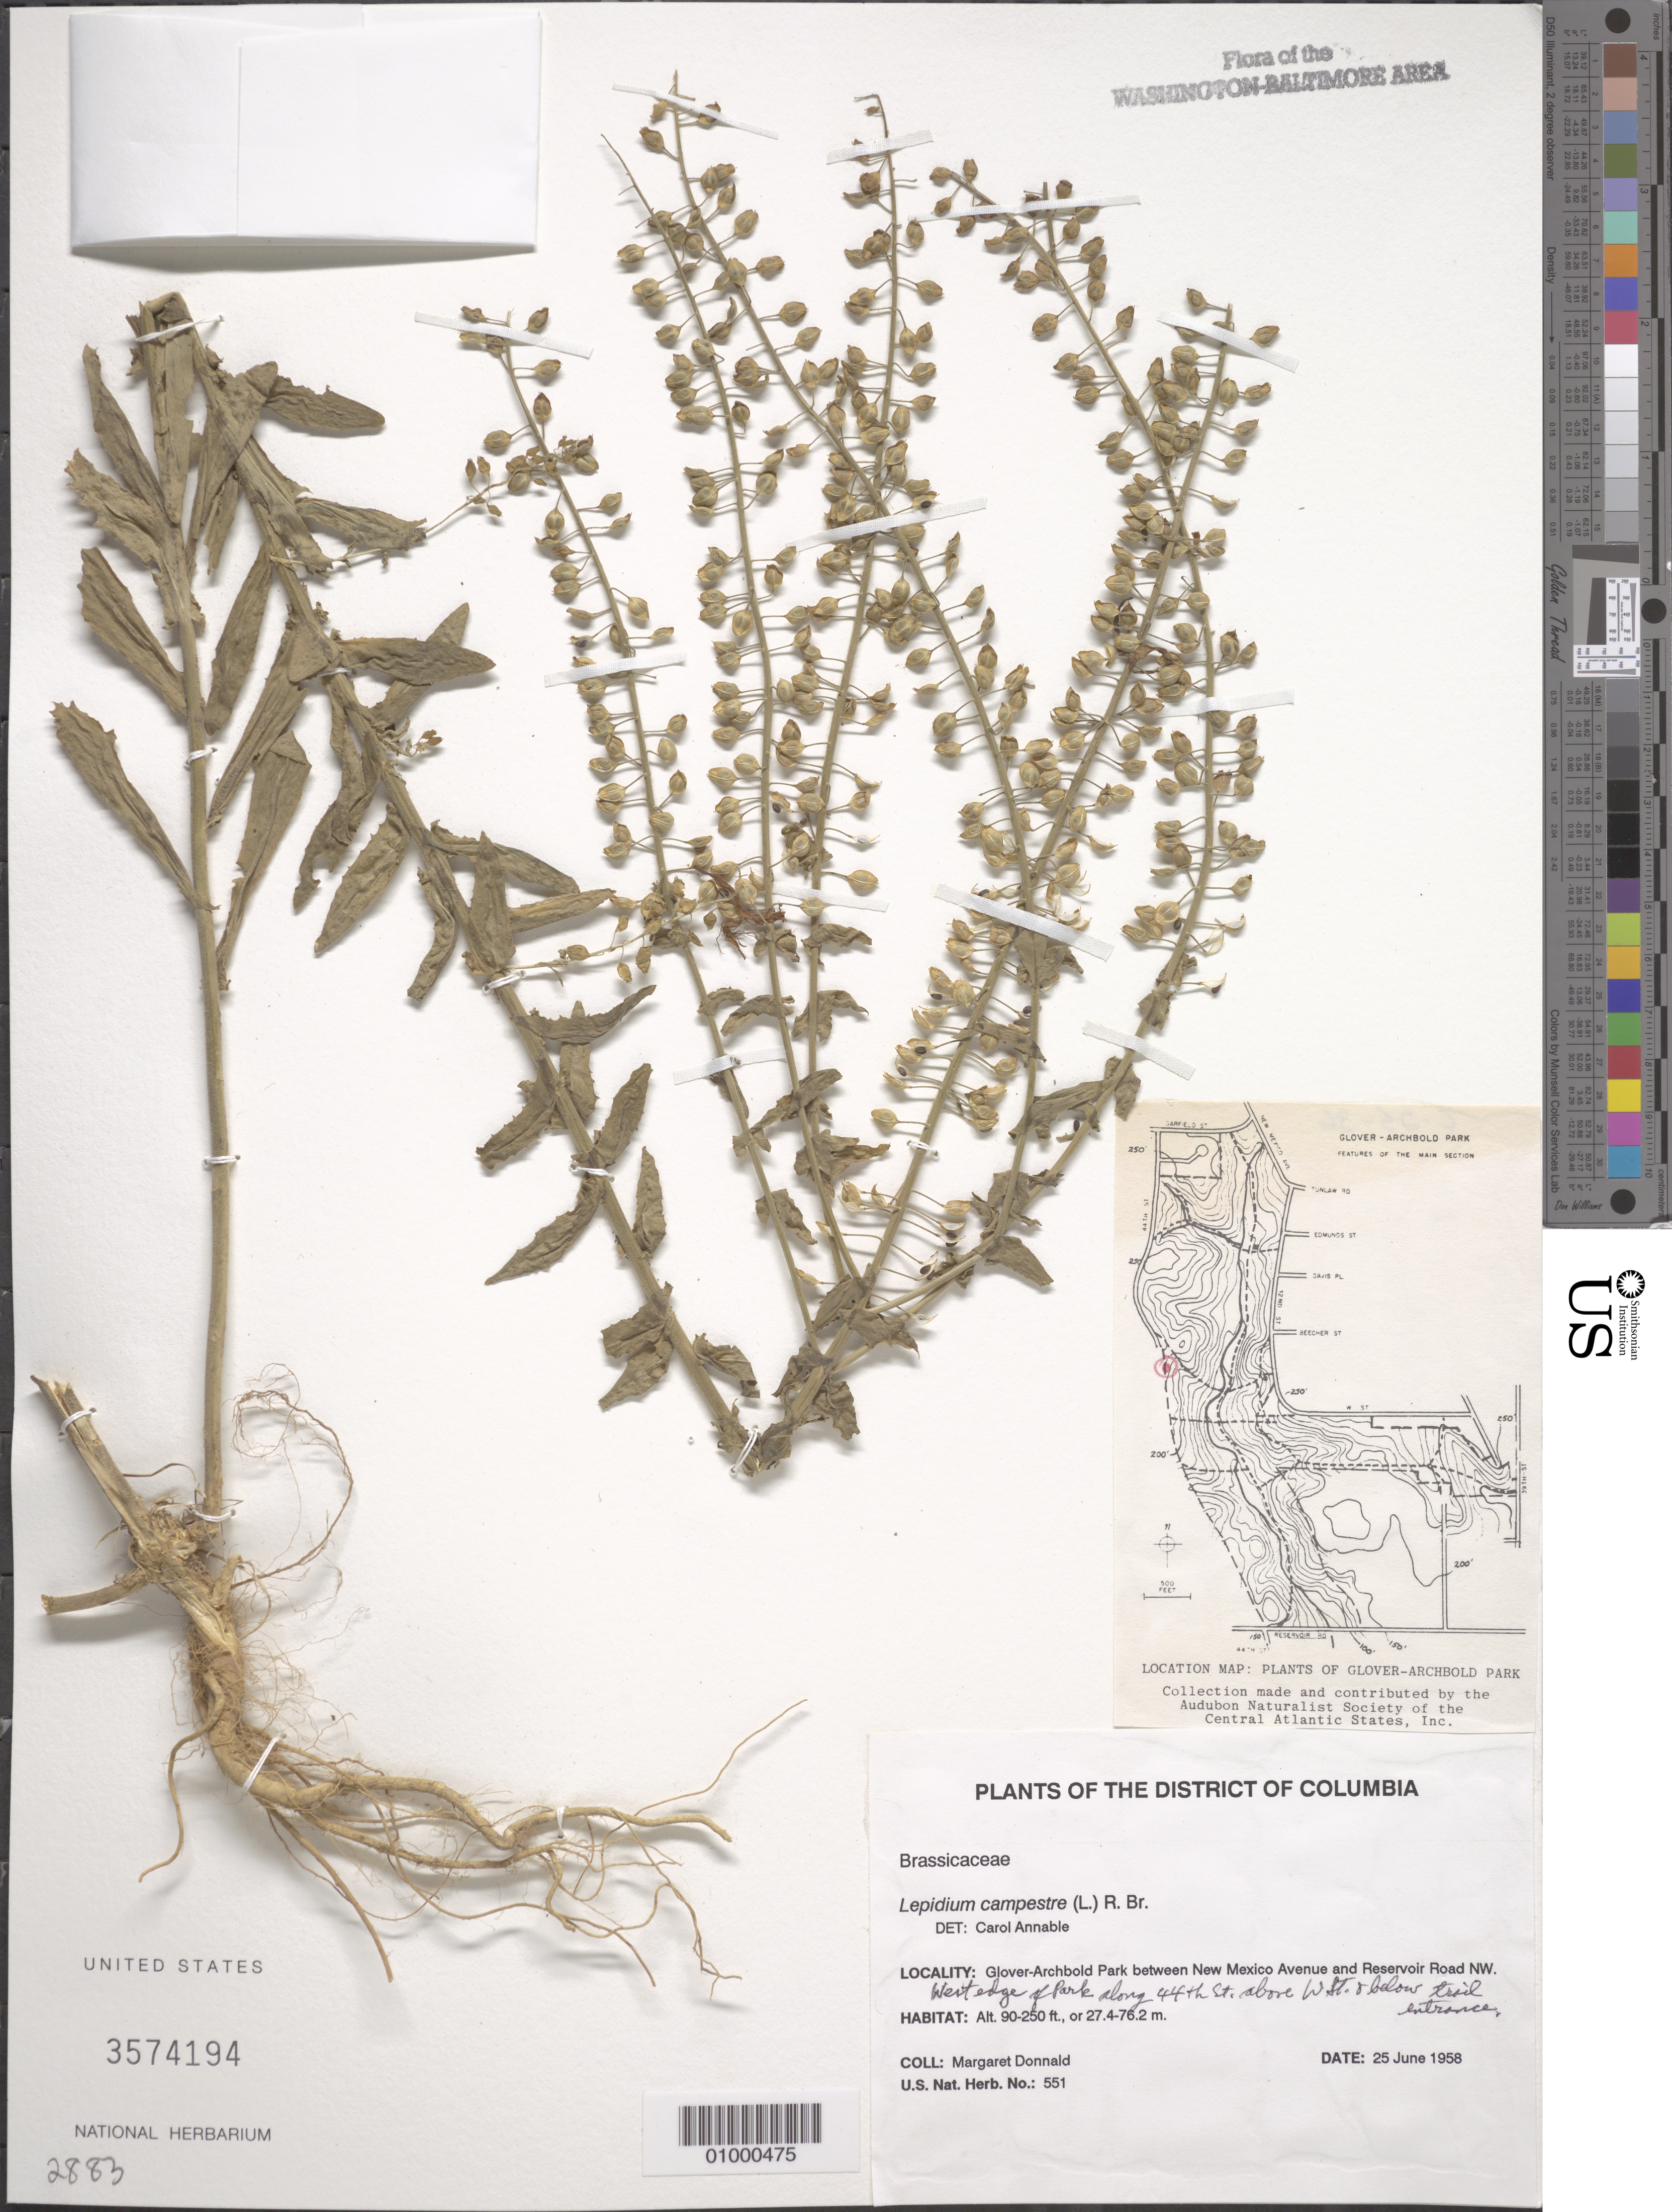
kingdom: Plantae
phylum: Tracheophyta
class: Magnoliopsida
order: Brassicales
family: Brassicaceae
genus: Lepidium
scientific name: Lepidium campestre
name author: (L.) W.T. Aiton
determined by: Annable, C. R.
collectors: M. Donnald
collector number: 551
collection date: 1958-06-25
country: United States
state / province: District of Columbia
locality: Glover-Archbold Park between New Mexico Avenue and Reservoir Road NW. West edge of Park along 44th St. above W St. & below trail enterance.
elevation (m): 27.4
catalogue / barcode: US 3574194